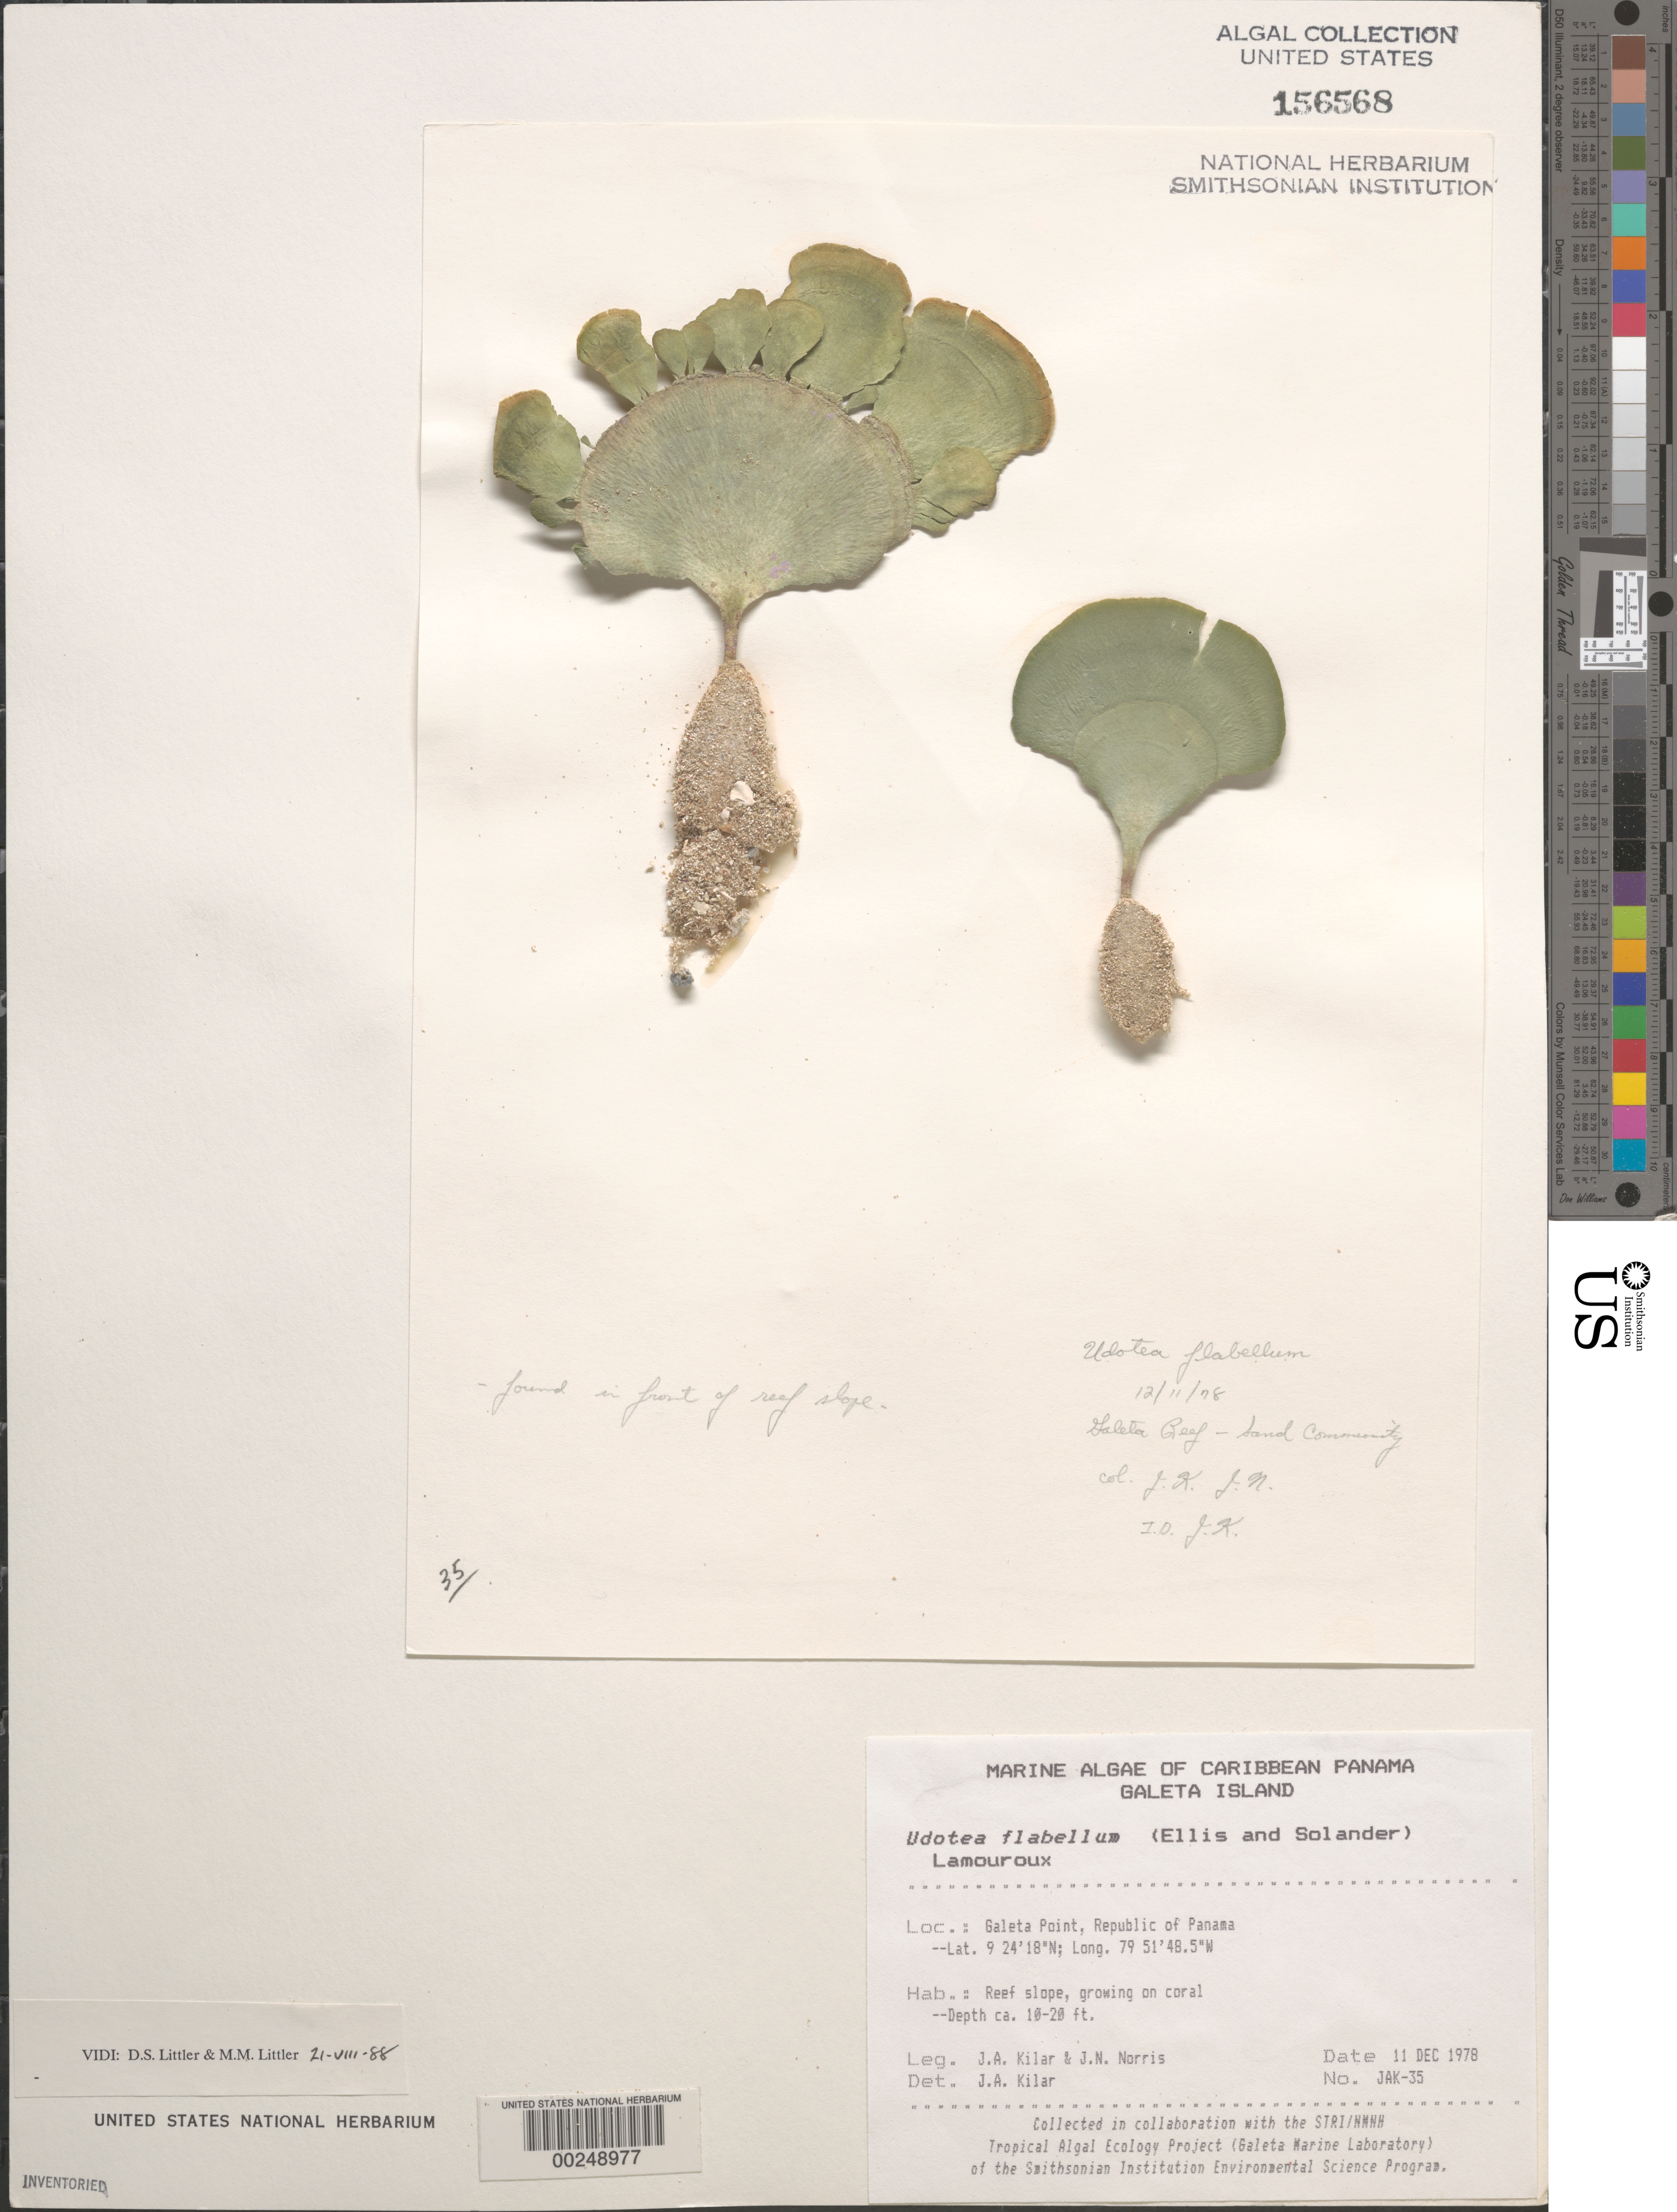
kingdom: Plantae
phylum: Chlorophyta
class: Ulvophyceae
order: Bryopsidales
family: Udoteaceae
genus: Udotea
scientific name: Udotea flabellum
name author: (J. Ellis & Sol.) M. Howe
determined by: Kilar, J. A.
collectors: J. A. Kilar & J. N. Norris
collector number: JAK-35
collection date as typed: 11 Dec 1978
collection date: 1978-12-11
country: Panama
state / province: Colón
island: Galeta Island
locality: Galeta Point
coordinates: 9 24' 18" N, 79 51' 48.5" W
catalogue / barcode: US 156568